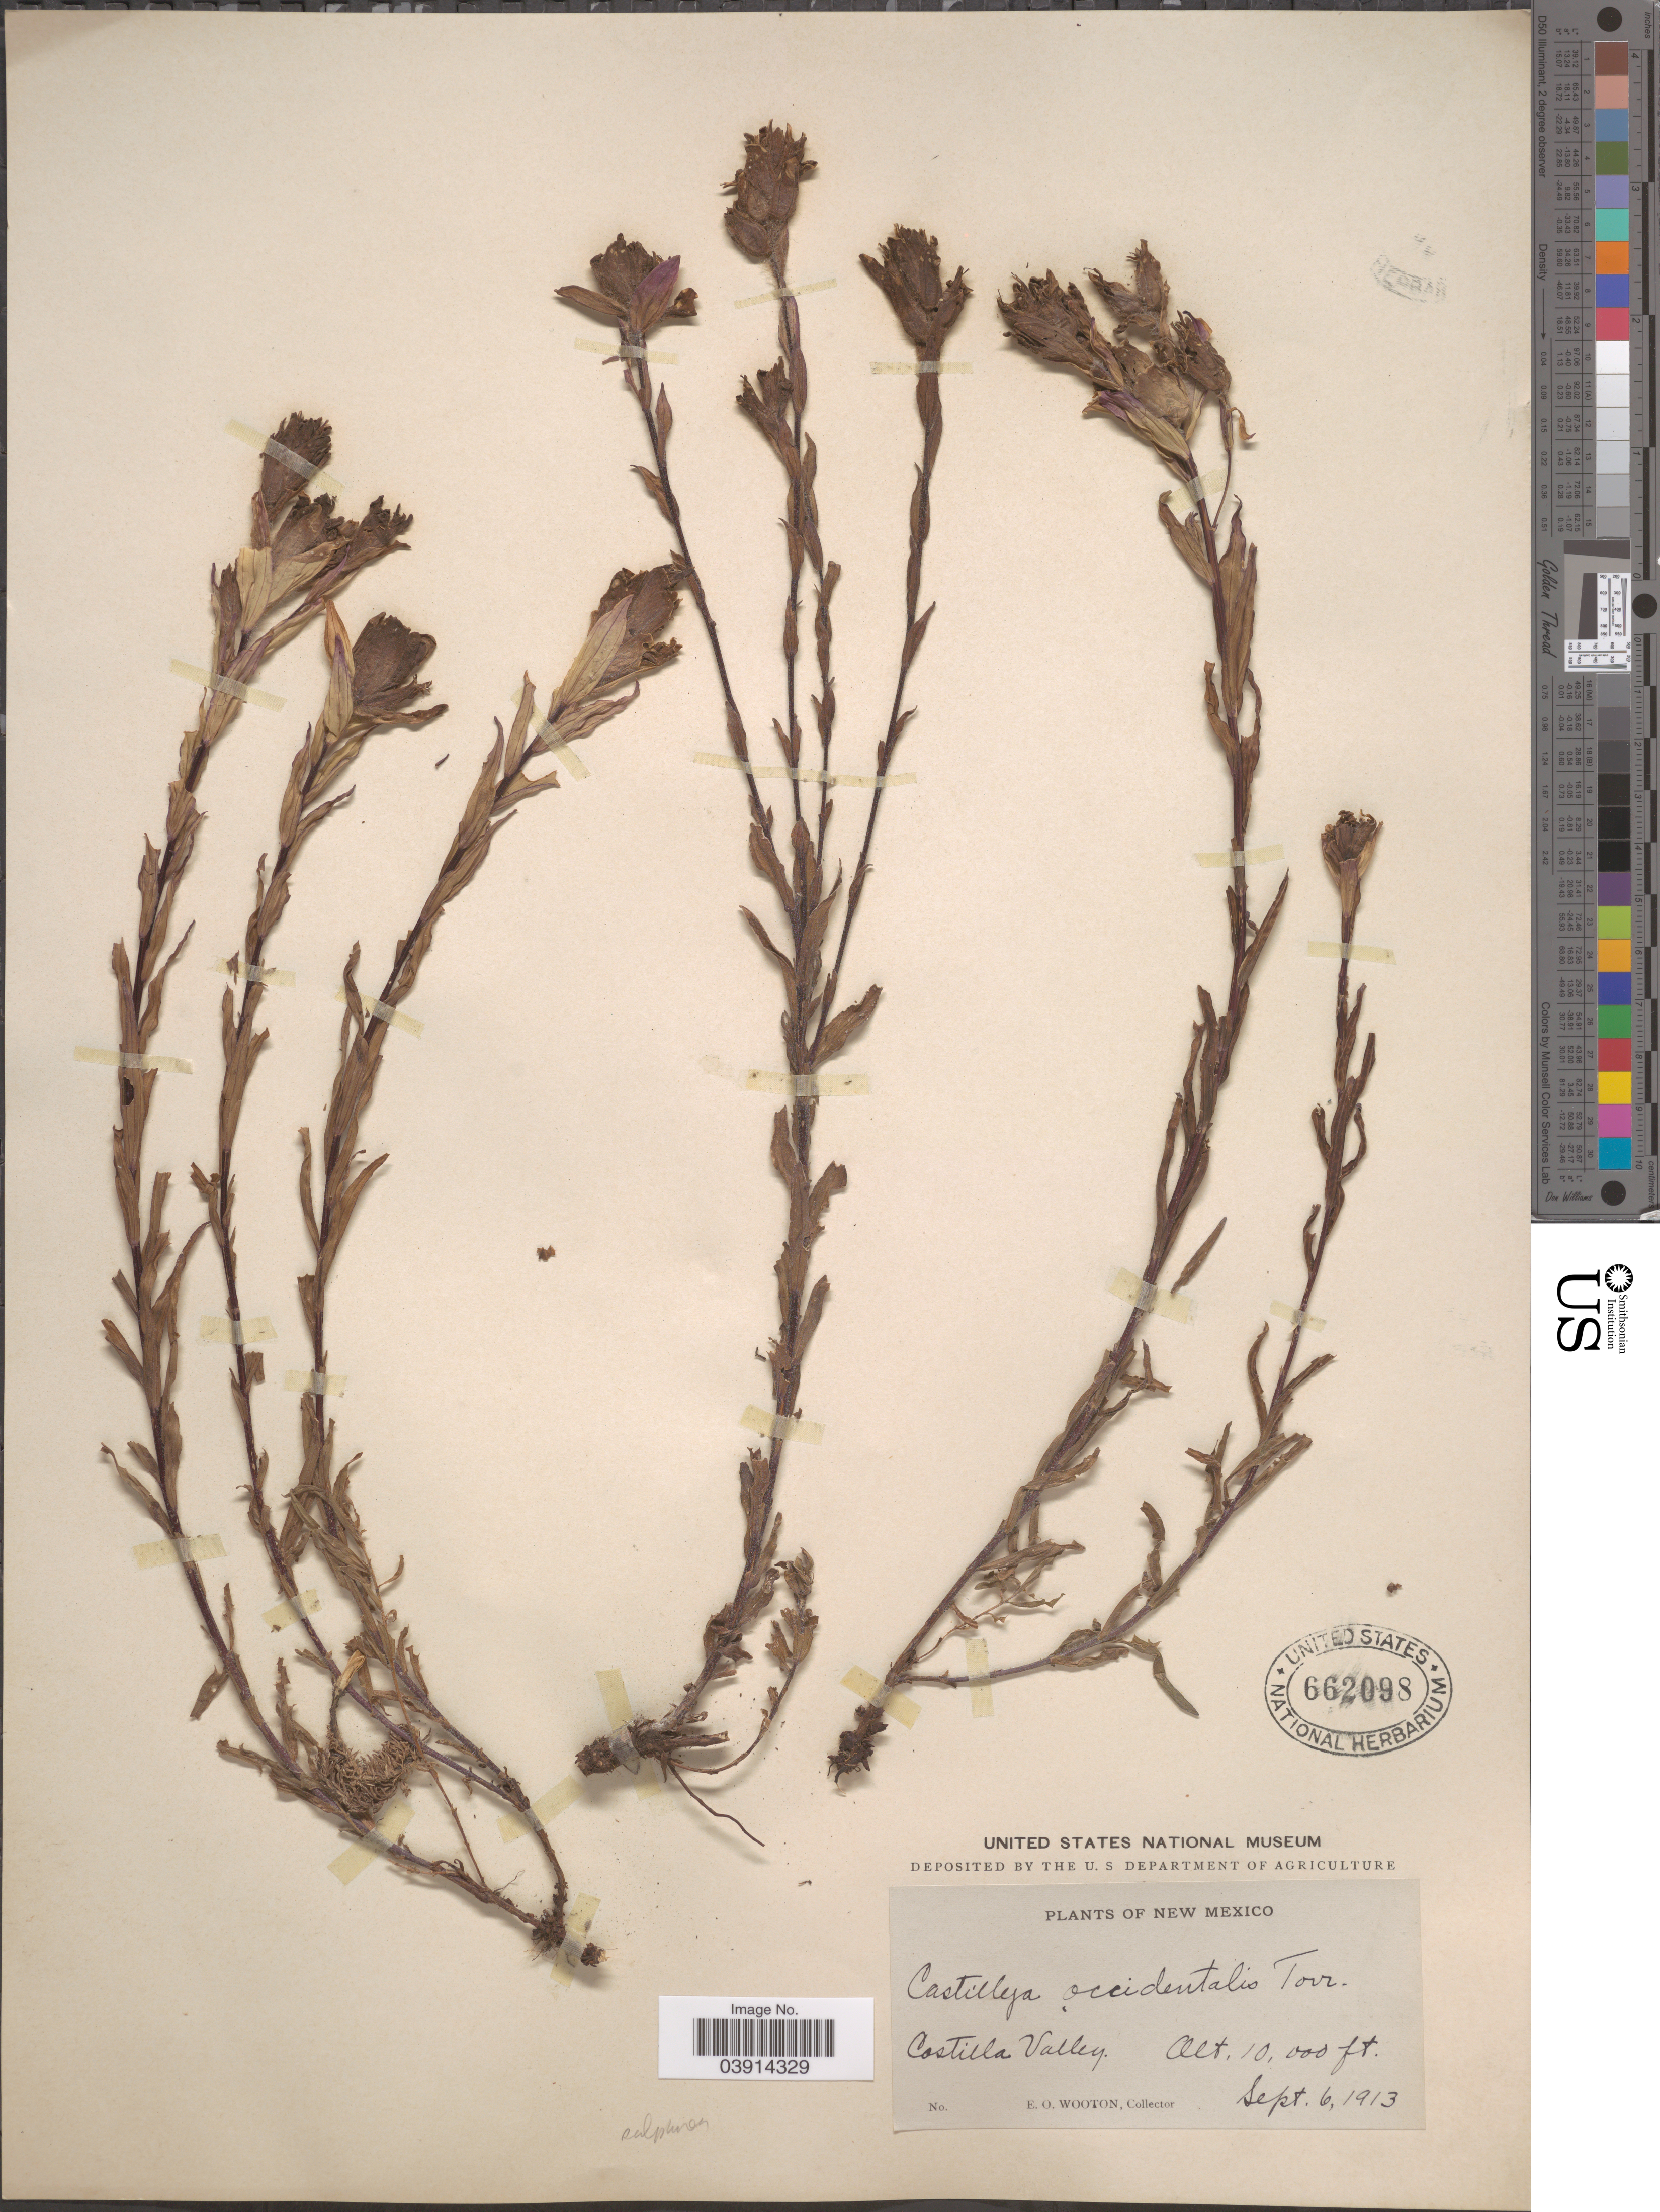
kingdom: Plantae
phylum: Tracheophyta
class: Magnoliopsida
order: Lamiales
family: Orobanchaceae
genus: Castilleja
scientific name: Castilleja sulphurea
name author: Rydb.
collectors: E. O. Wooton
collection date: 1913-09-06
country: United States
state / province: New Mexico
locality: Castilla Valley.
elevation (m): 3048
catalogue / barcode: US 662098